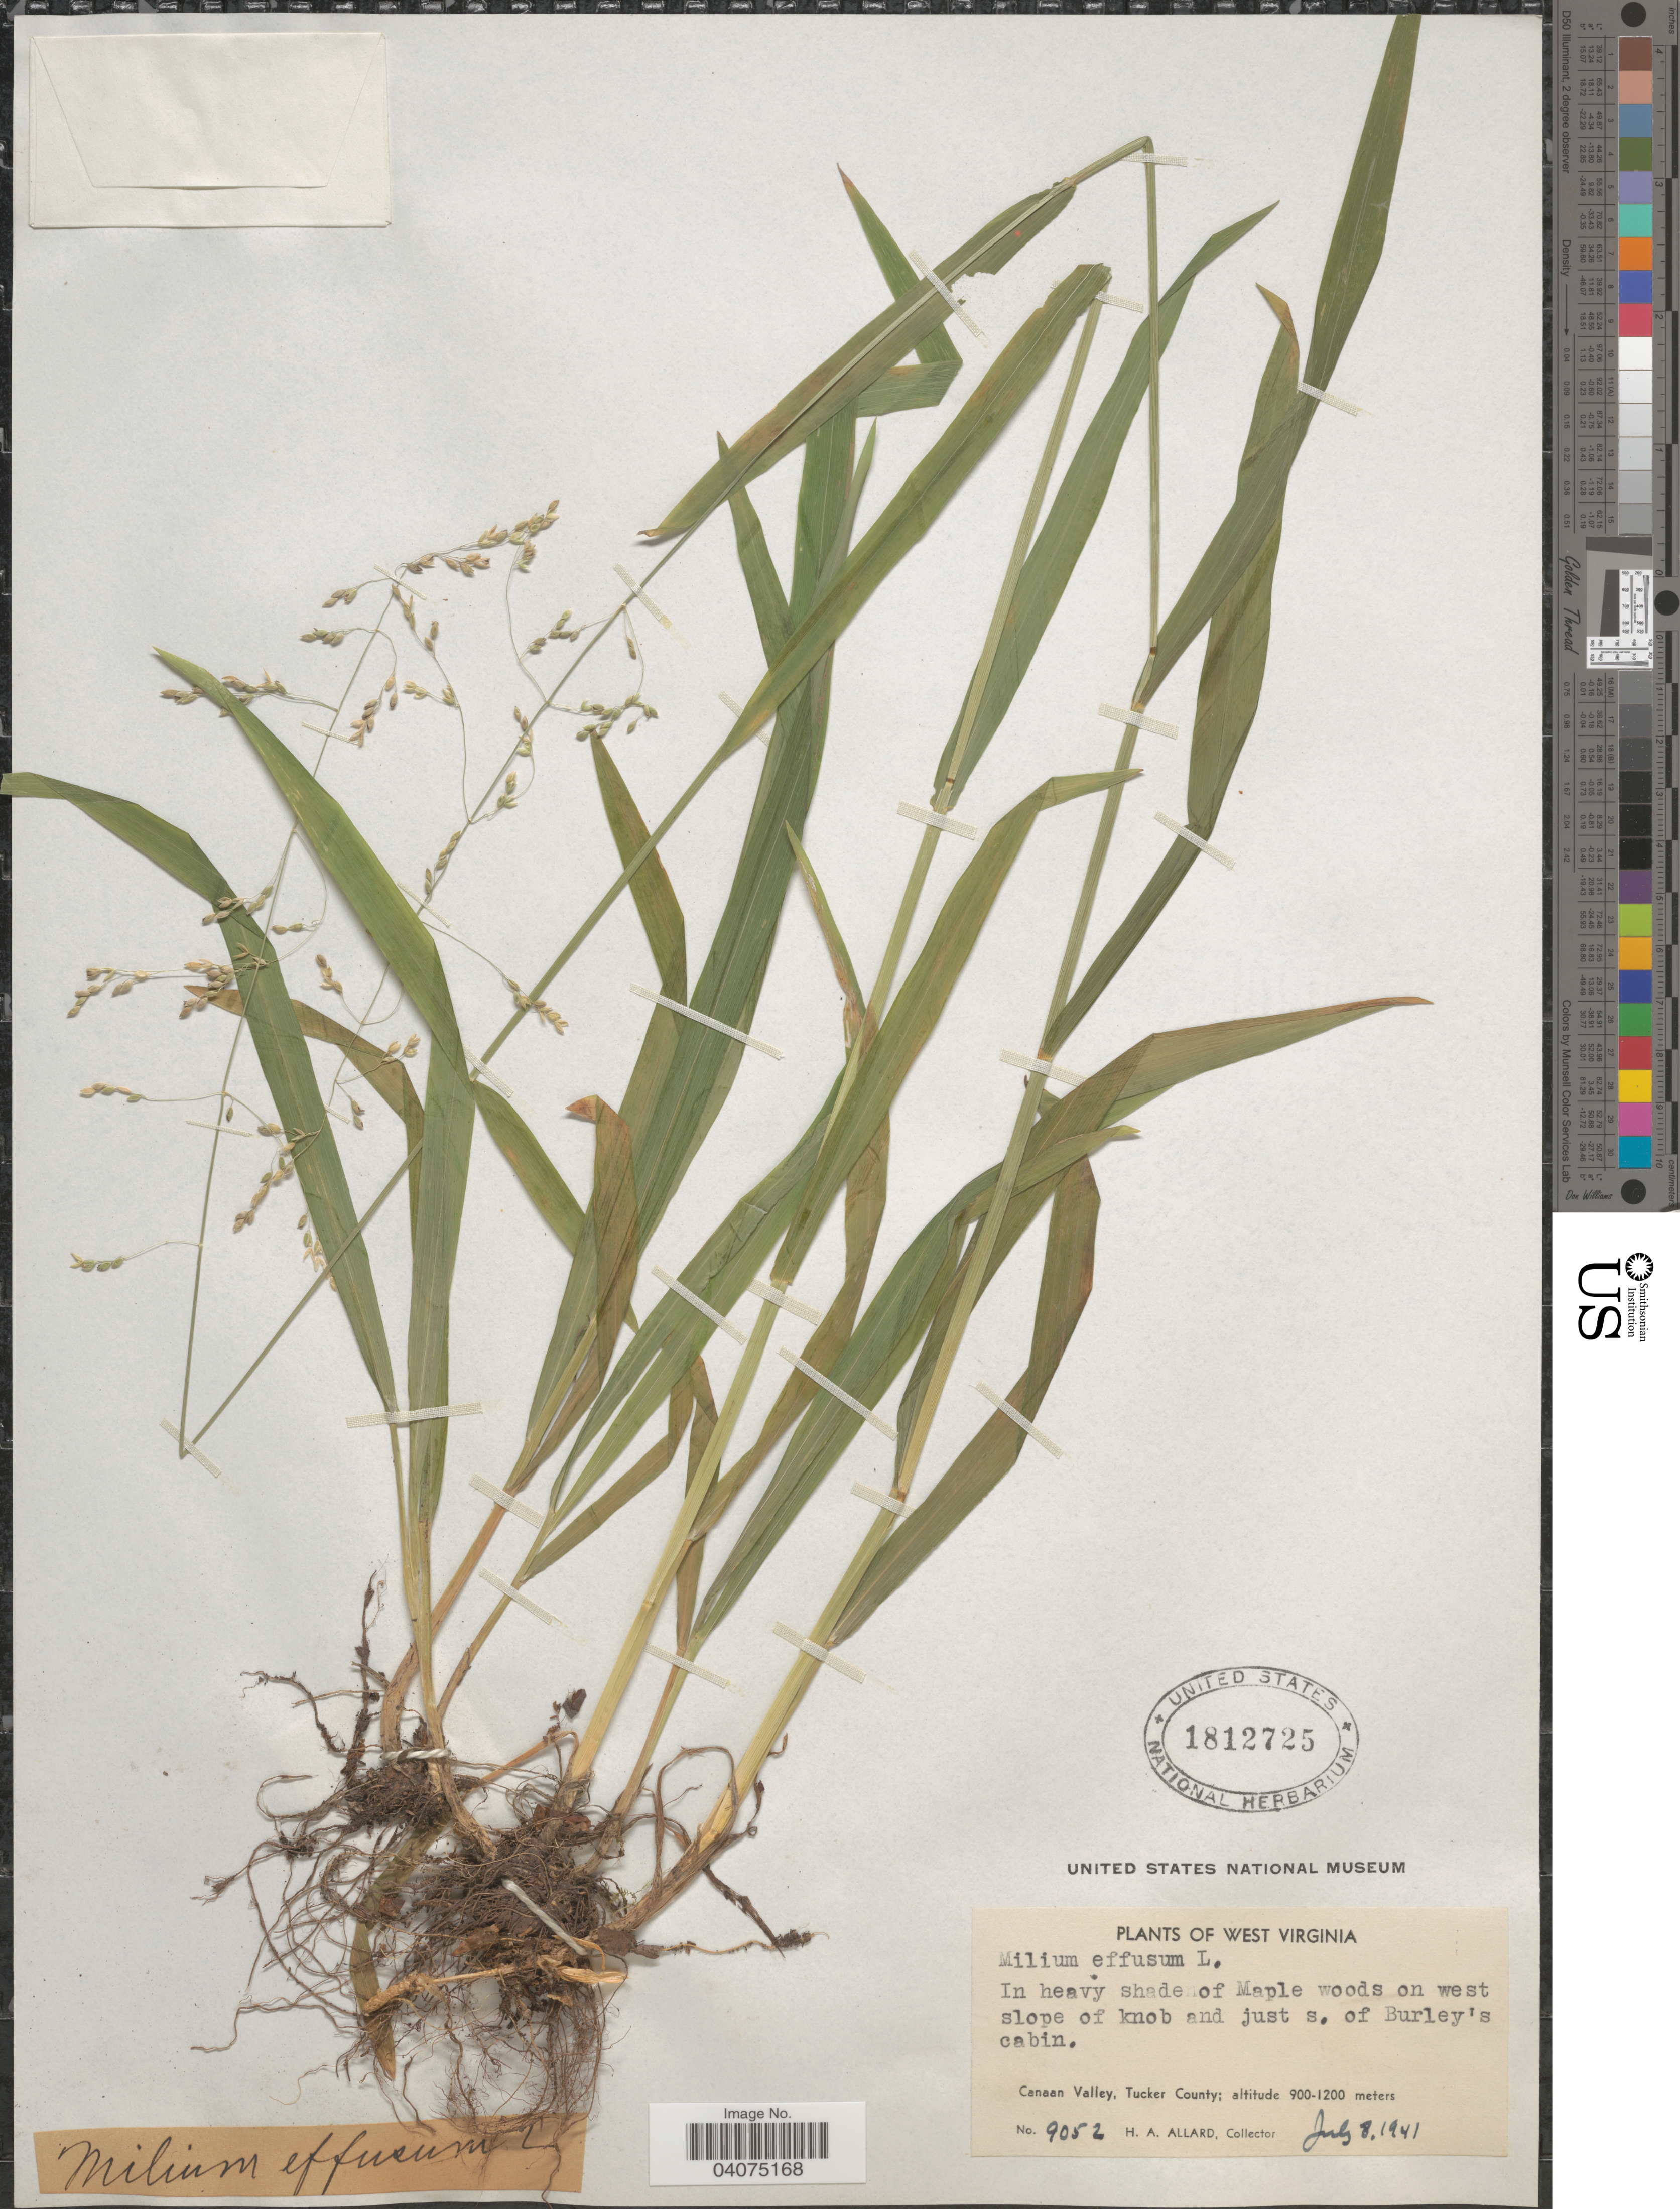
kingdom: Plantae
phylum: Tracheophyta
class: Liliopsida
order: Poales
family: Poaceae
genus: Milium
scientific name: Milium effusum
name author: L.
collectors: H. A. Allard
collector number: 9052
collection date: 1941-07-08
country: United States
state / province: West Virginia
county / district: Tucker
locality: In heavy shade of Maple woods on west slope of knob and just s. of Burley's cabin. Canaan Valley, Tucker County.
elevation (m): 900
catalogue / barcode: US 1812725